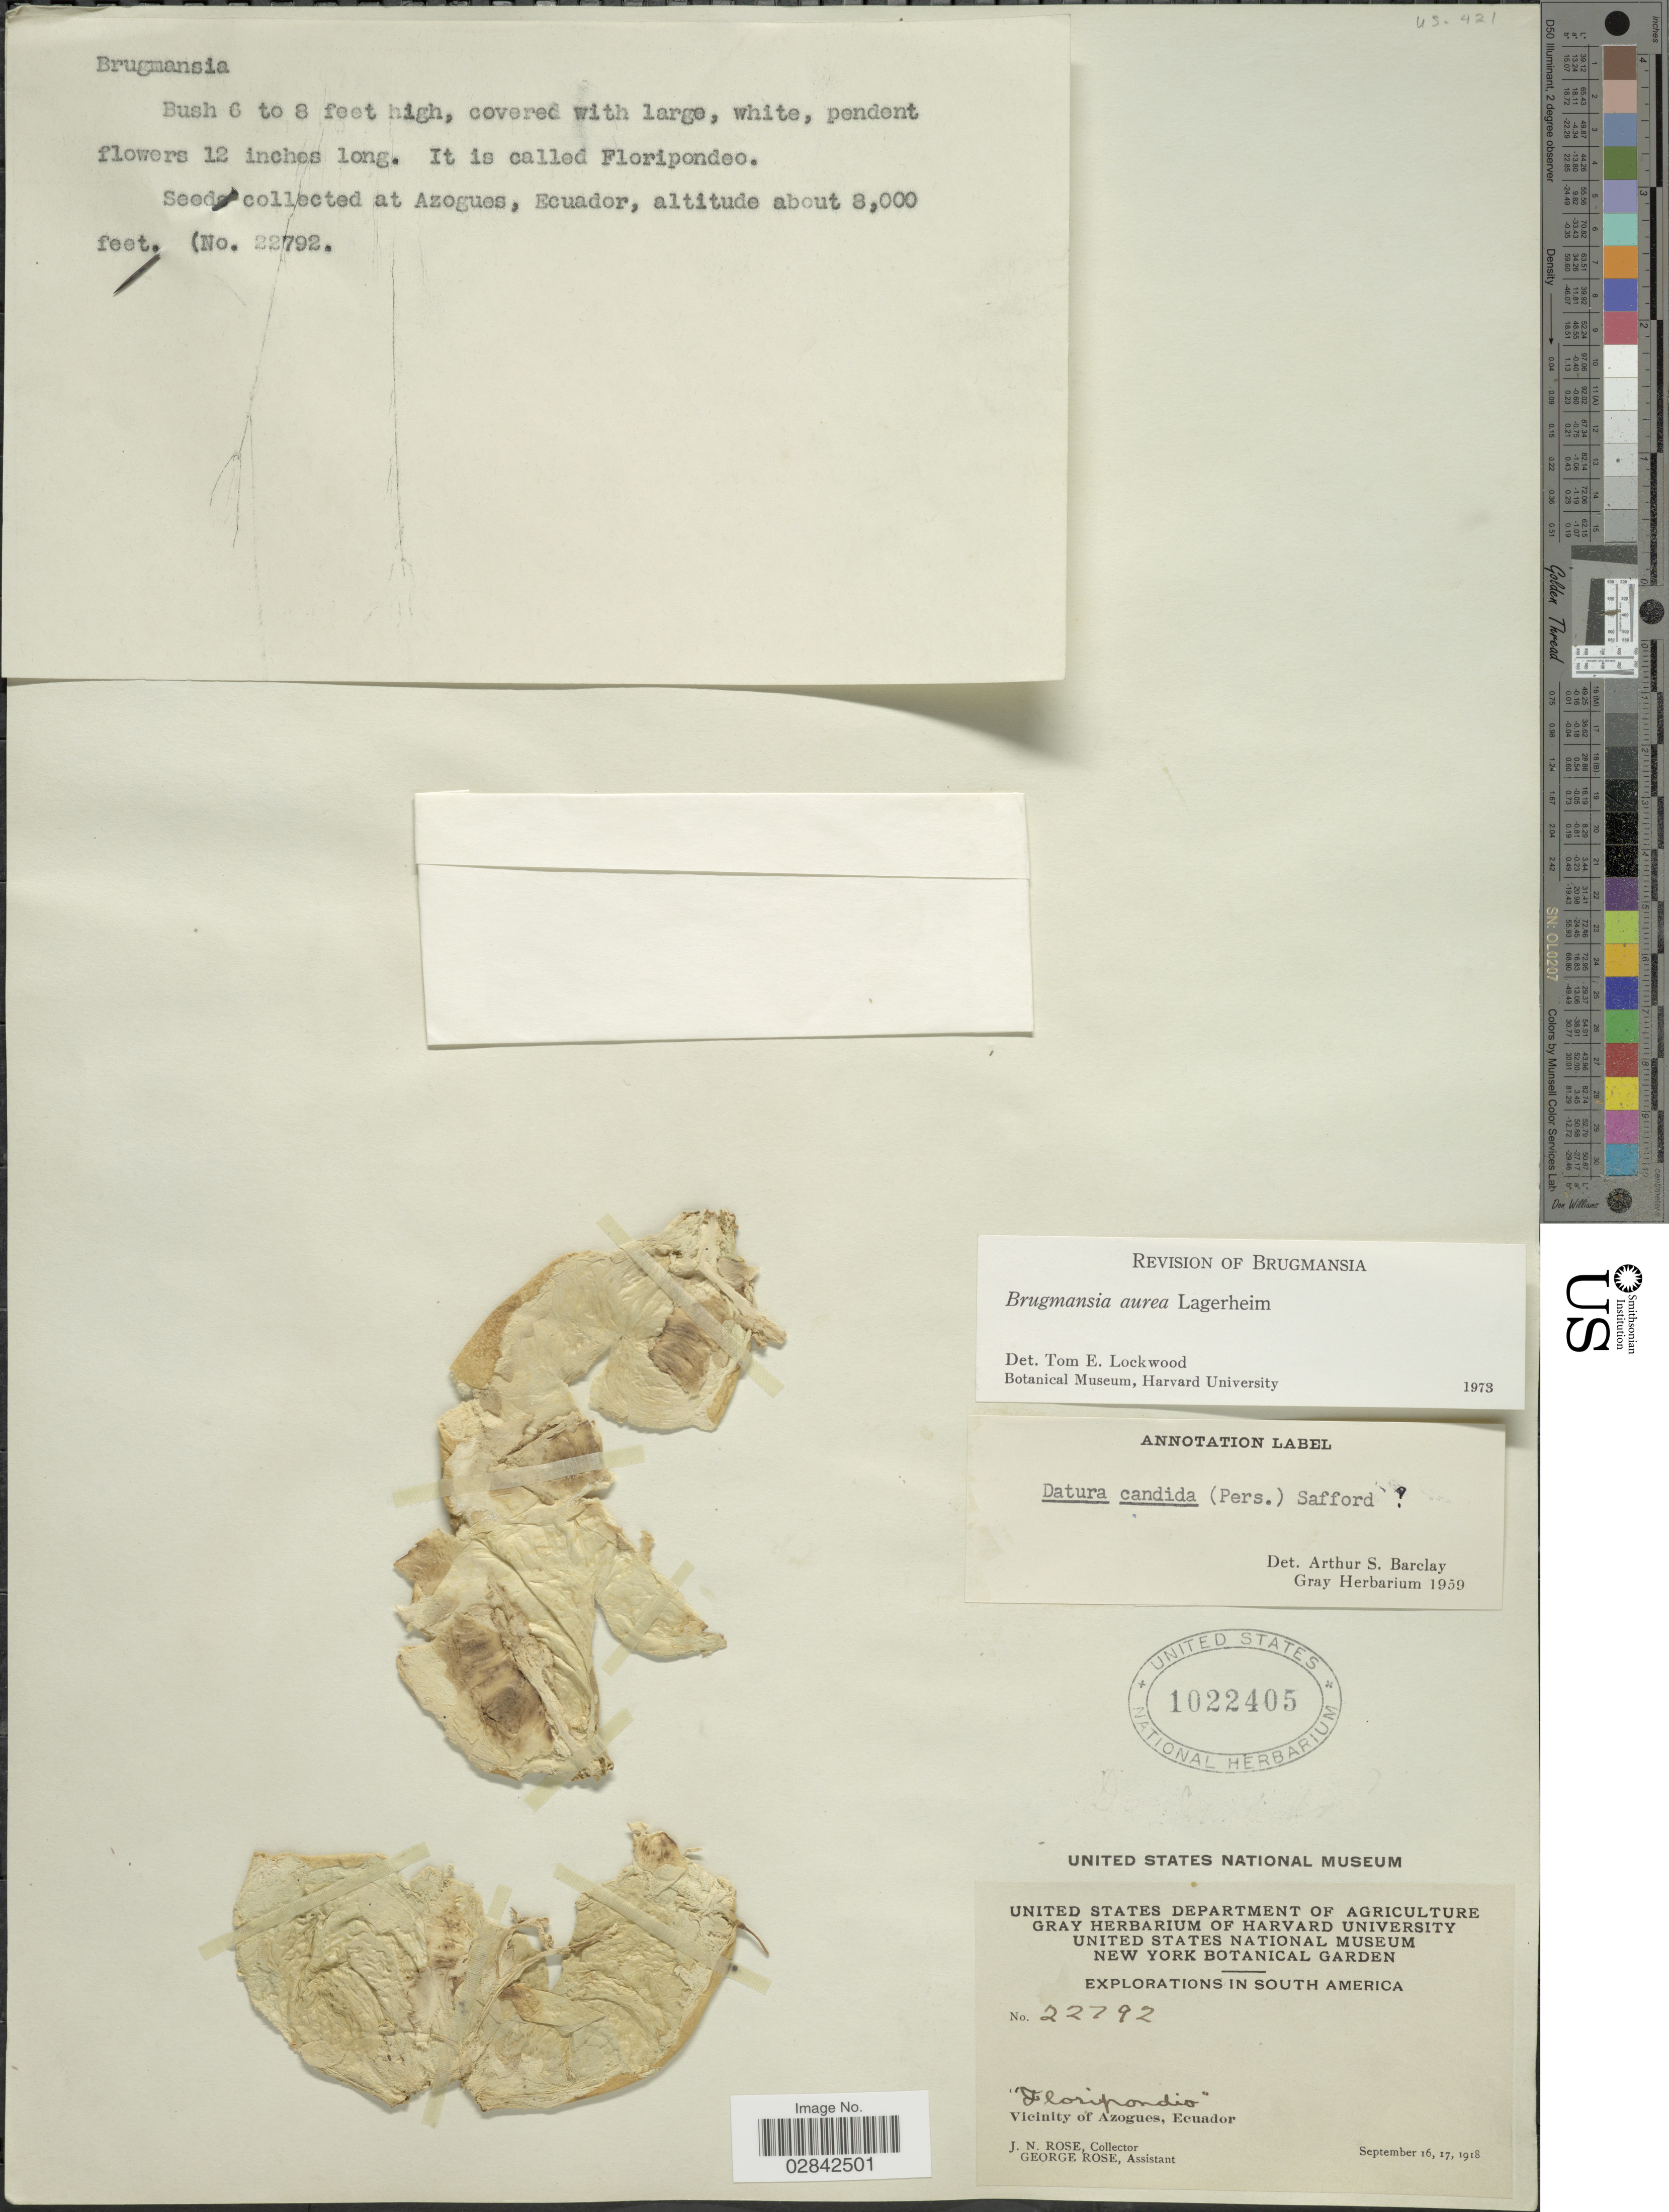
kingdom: Plantae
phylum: Tracheophyta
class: Magnoliopsida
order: Solanales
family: Solanaceae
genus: Brugmansia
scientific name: Brugmansia aurea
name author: Lagerh.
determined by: Lockwood, T. E.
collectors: J. N. Rose & G. Rose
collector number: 22792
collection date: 1918-09-16/1918-09-17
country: Ecuador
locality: Vicinity of Azogues.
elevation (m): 2438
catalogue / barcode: US 1022405